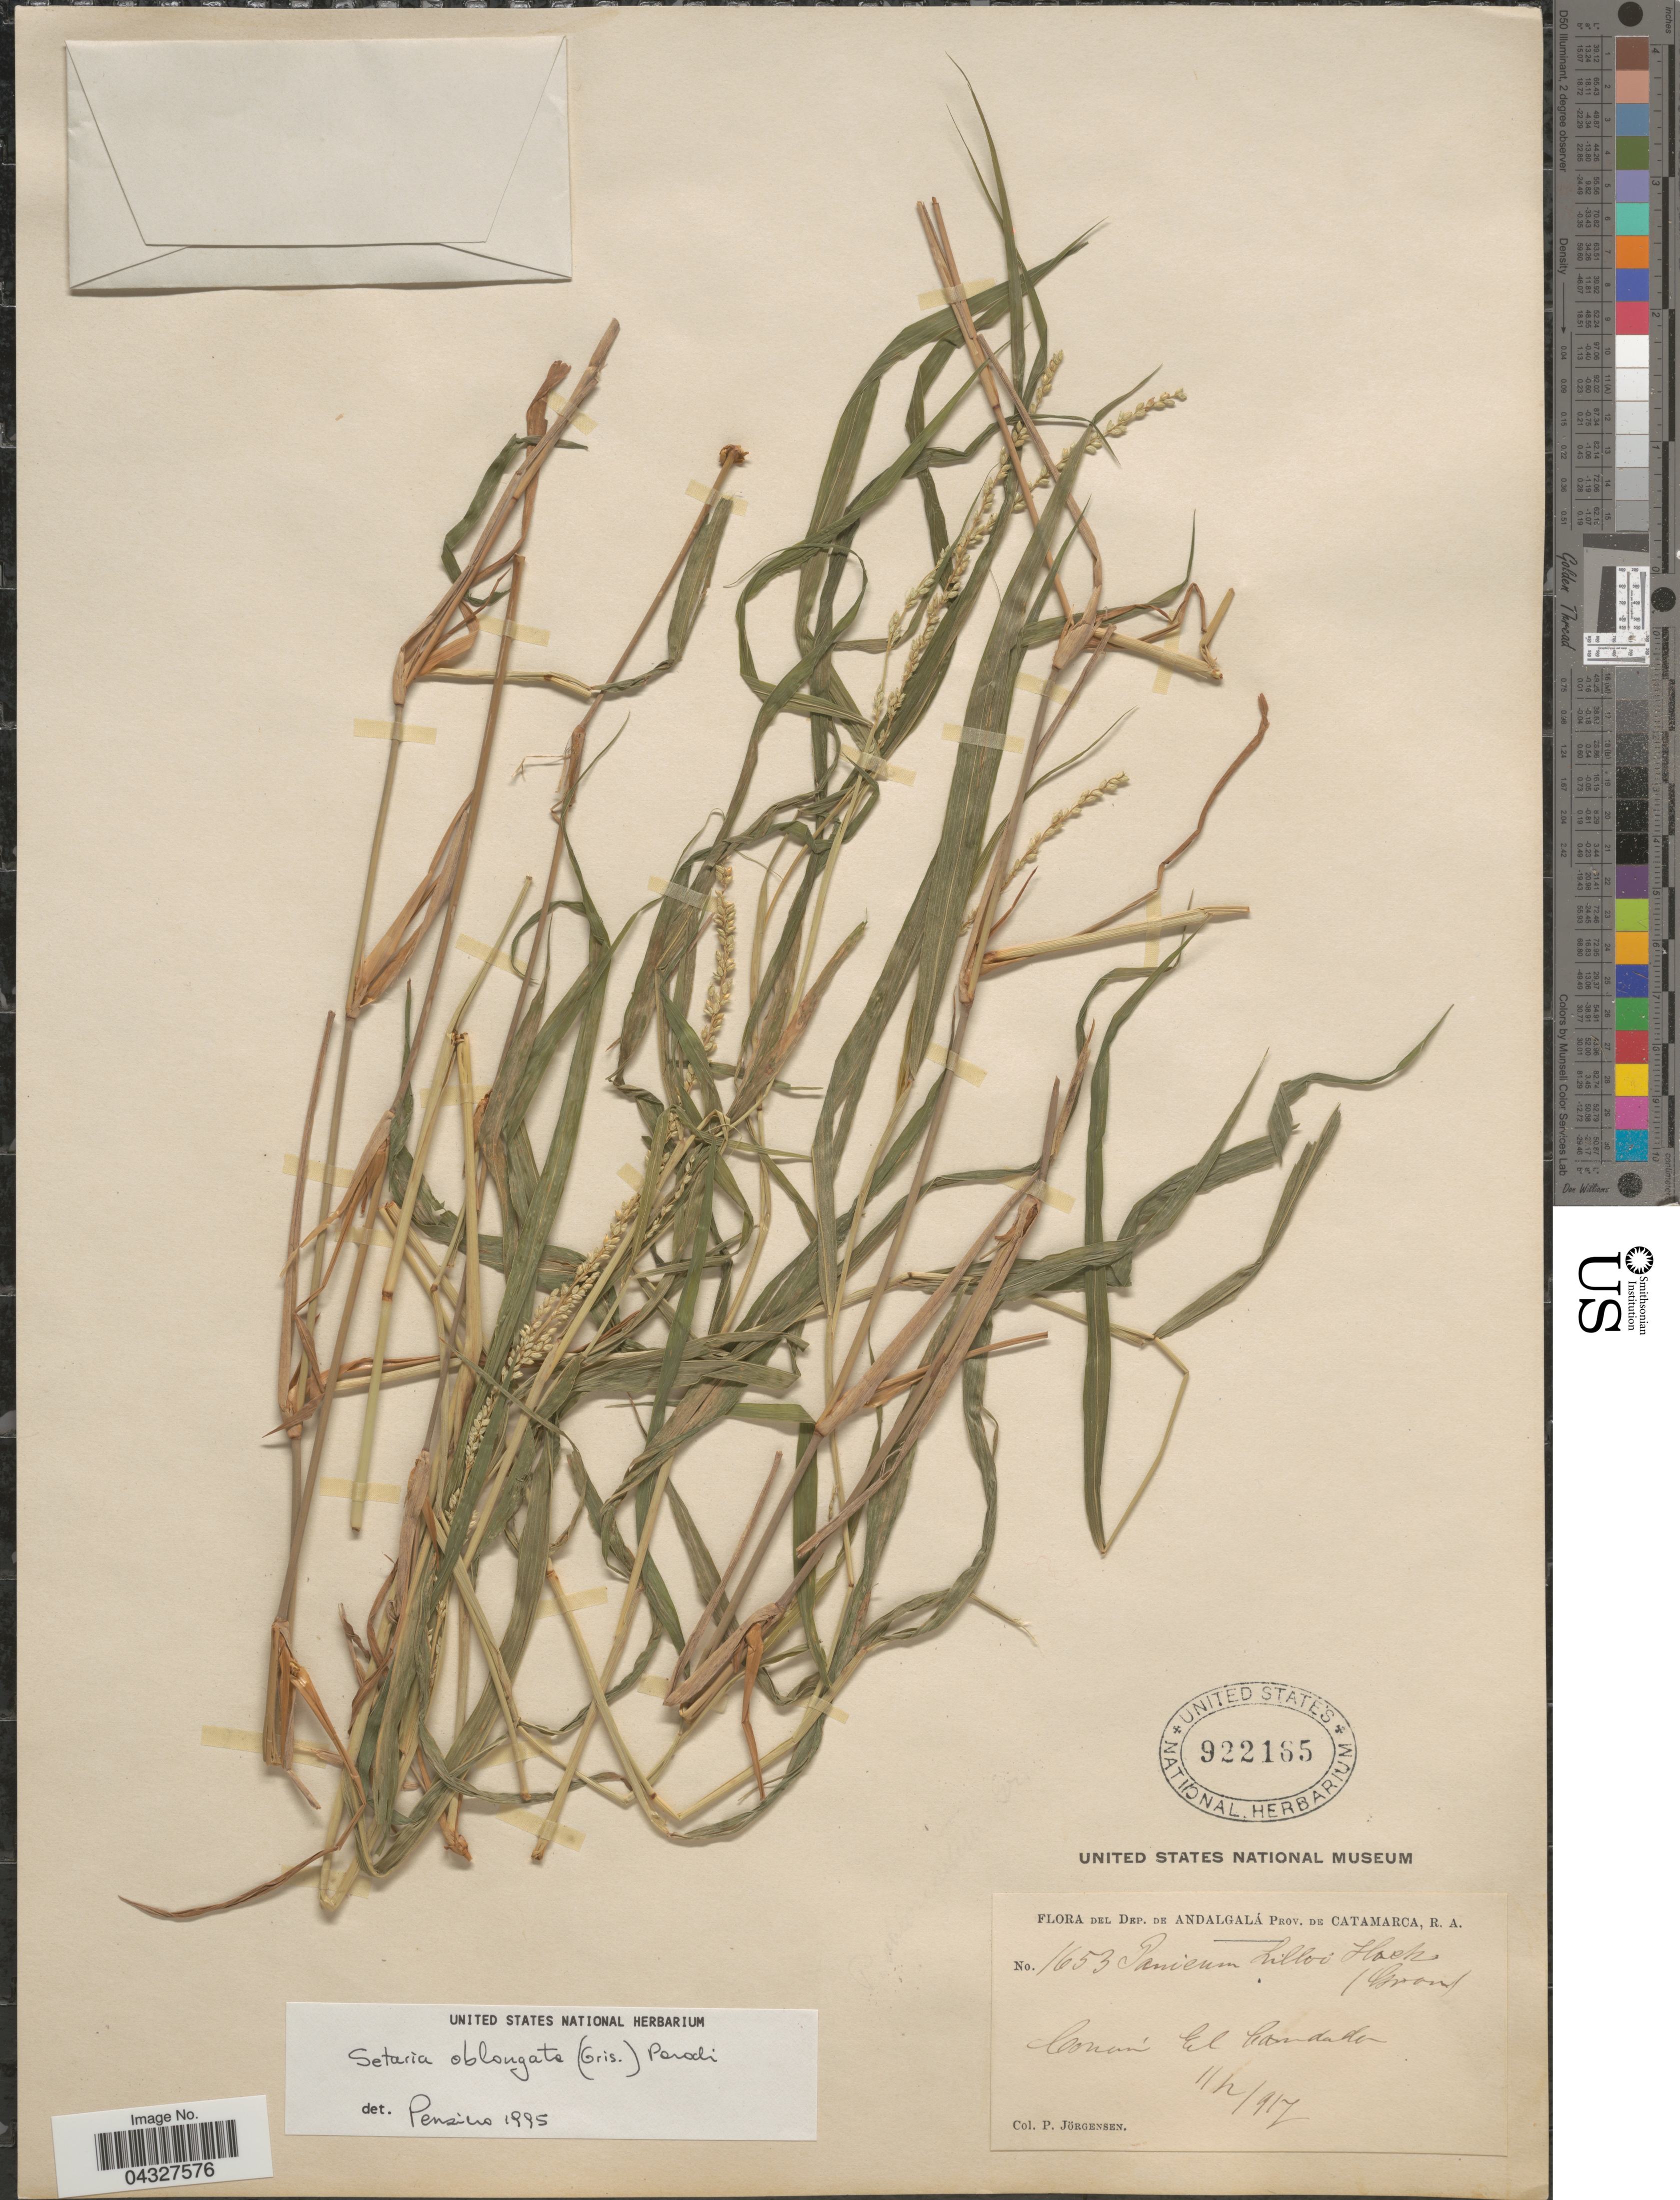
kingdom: Plantae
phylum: Tracheophyta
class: Liliopsida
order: Poales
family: Poaceae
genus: Setaria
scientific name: Setaria oblongata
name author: (Griseb.) Parodi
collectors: P. Jörgensen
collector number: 1653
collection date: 1917-02-11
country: Argentina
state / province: Catamarca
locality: Dep. de Andalgalá. Común El Candada.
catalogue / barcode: US 922165